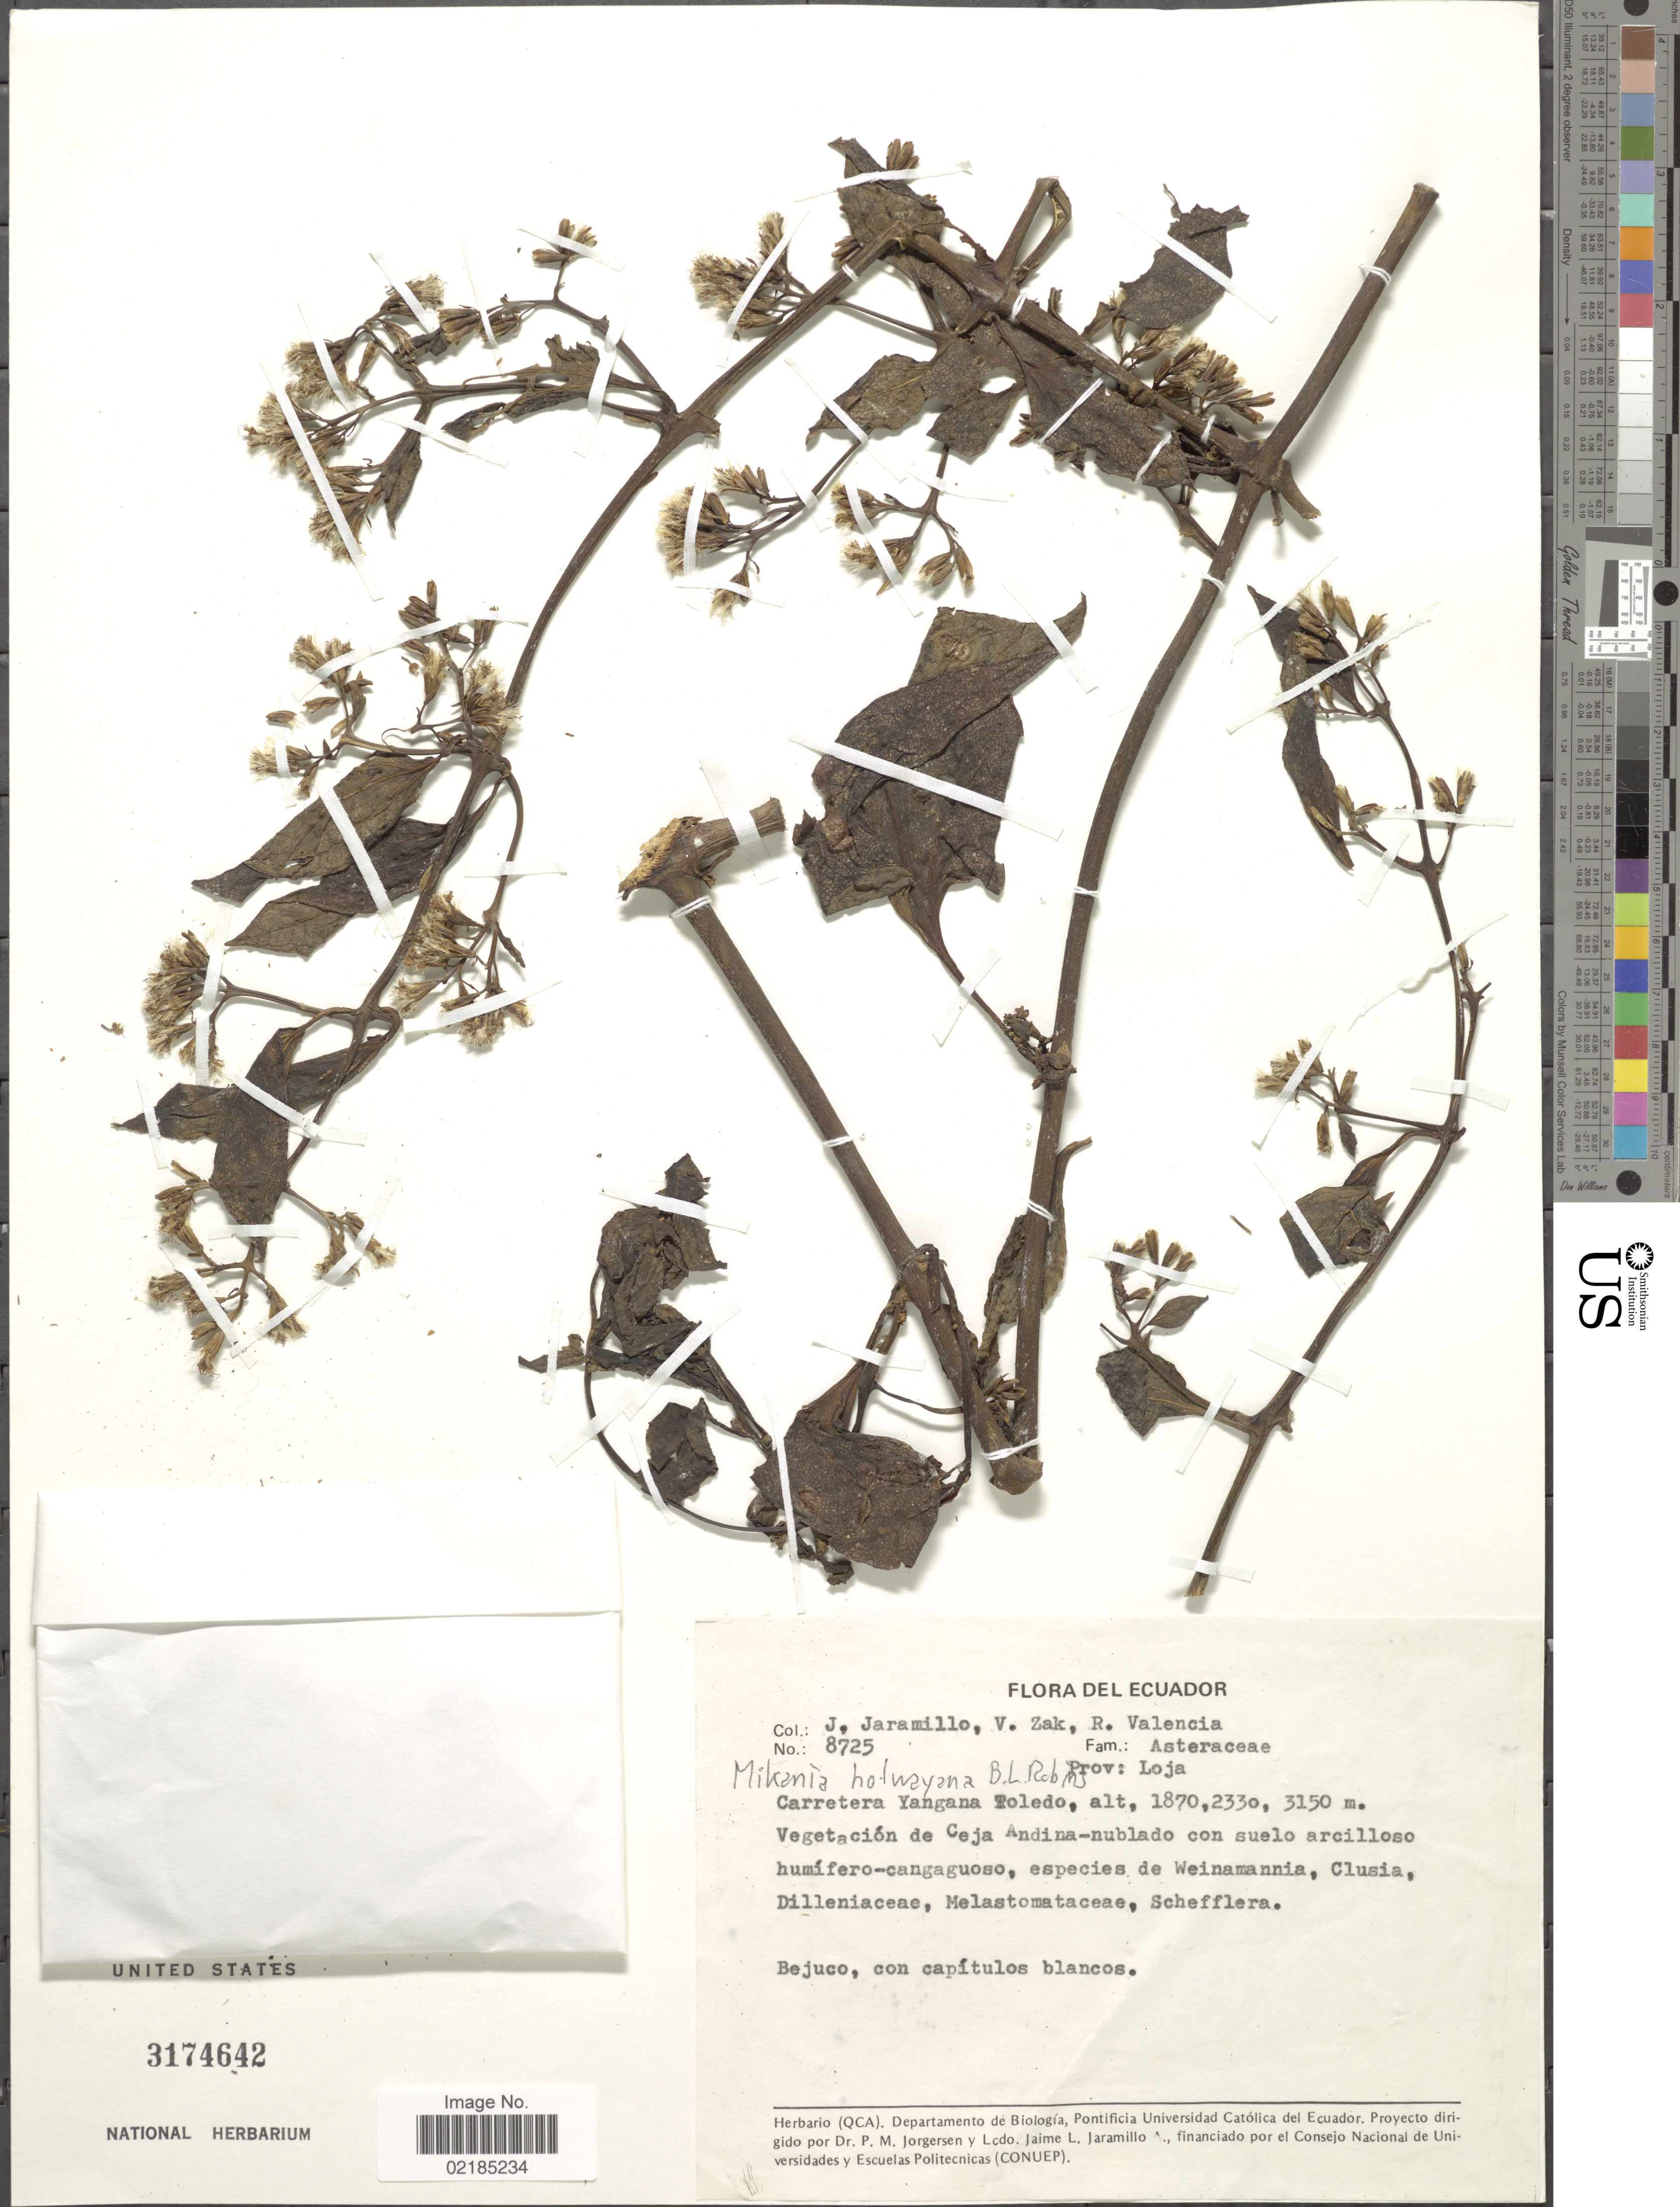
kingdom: Plantae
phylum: Tracheophyta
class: Magnoliopsida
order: Asterales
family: Asteraceae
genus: Mikania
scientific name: Mikania holwayana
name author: B.L. Rob.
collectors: J. Jaramillo, V. Zak & R. Valencia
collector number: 8725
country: Ecuador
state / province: Loja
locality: Prov: Loja. Carretera Yangana Toledo.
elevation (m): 1870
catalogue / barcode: US 3174642